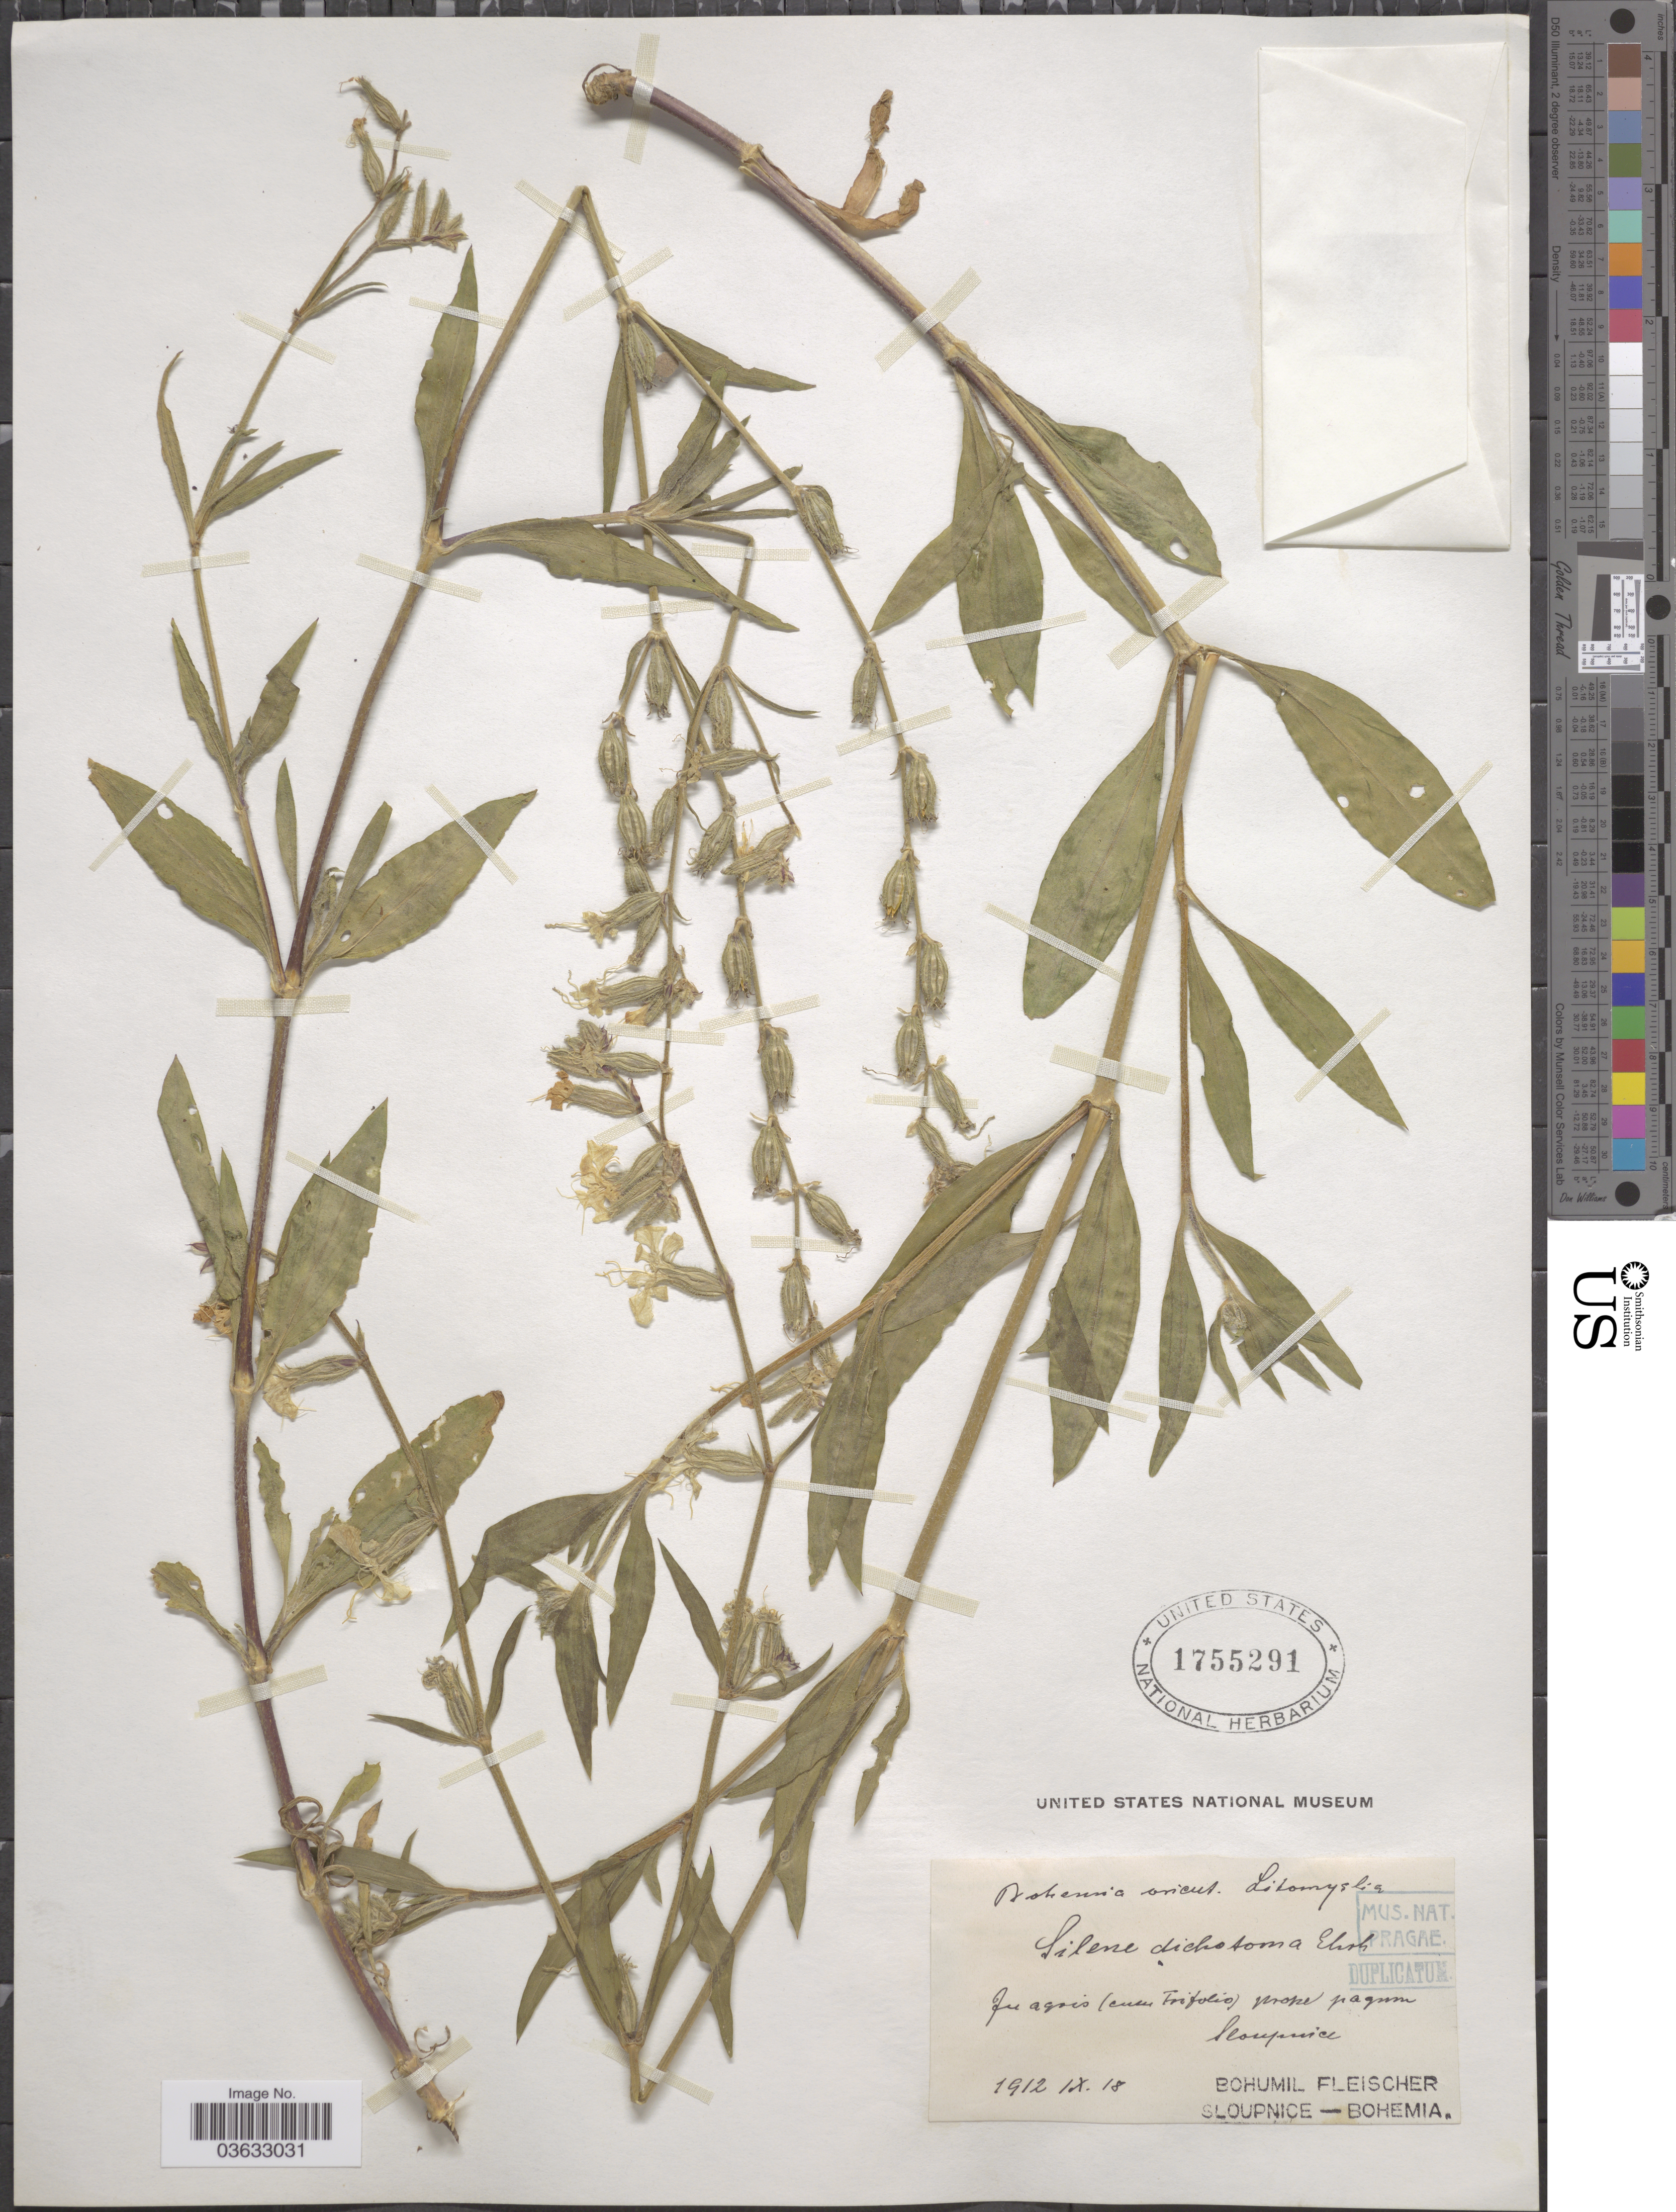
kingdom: Plantae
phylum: Tracheophyta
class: Magnoliopsida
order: Caryophyllales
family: Caryophyllaceae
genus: Silene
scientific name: Silene dichotoma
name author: Ehrh.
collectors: B. Fleischer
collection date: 1912-09-18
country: Czechia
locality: In agris (cum Frifolio [interpreted]) prope pagum Sloupice.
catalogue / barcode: US 1755291